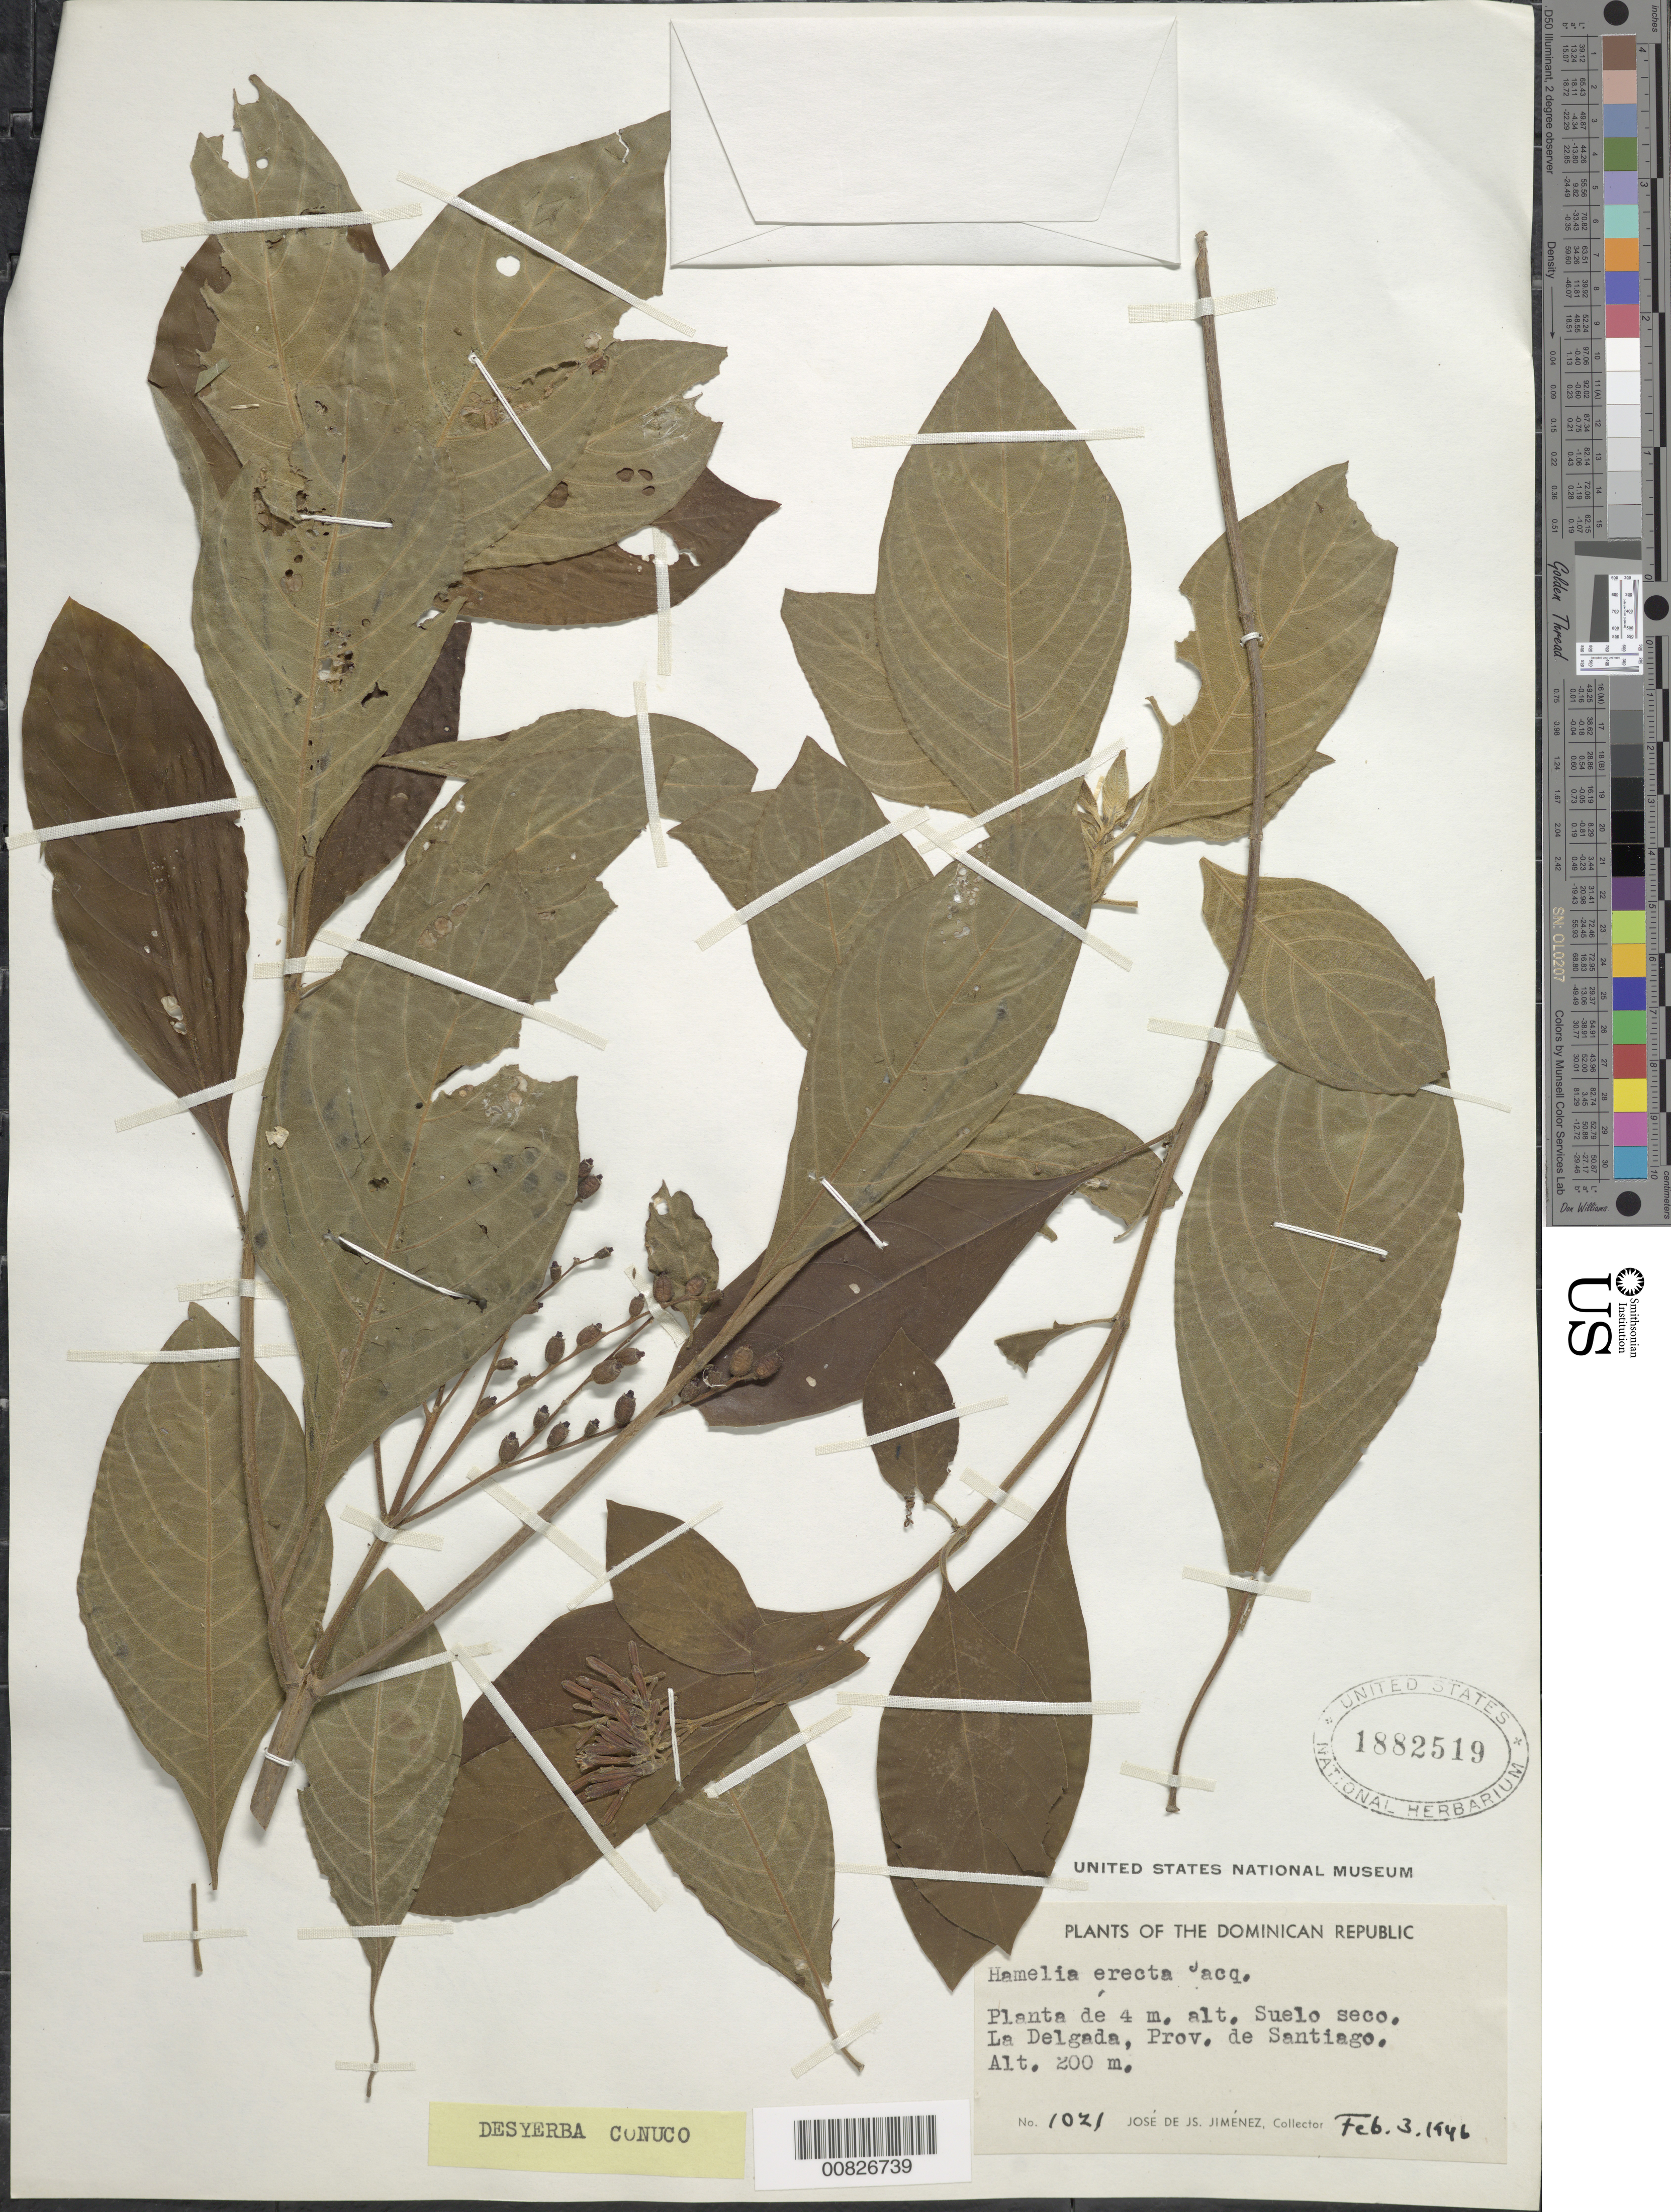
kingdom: Plantae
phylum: Tracheophyta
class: Magnoliopsida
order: Gentianales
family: Rubiaceae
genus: Hamelia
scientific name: Hamelia patens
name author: Jacq.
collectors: J. J. Jiménez Almonte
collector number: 1021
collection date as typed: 03 Feb 1946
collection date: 1946-02-03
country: Dominican Republic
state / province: Santiago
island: Hispaniola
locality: La Delgada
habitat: Suelo seco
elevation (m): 200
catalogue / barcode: US 1882519